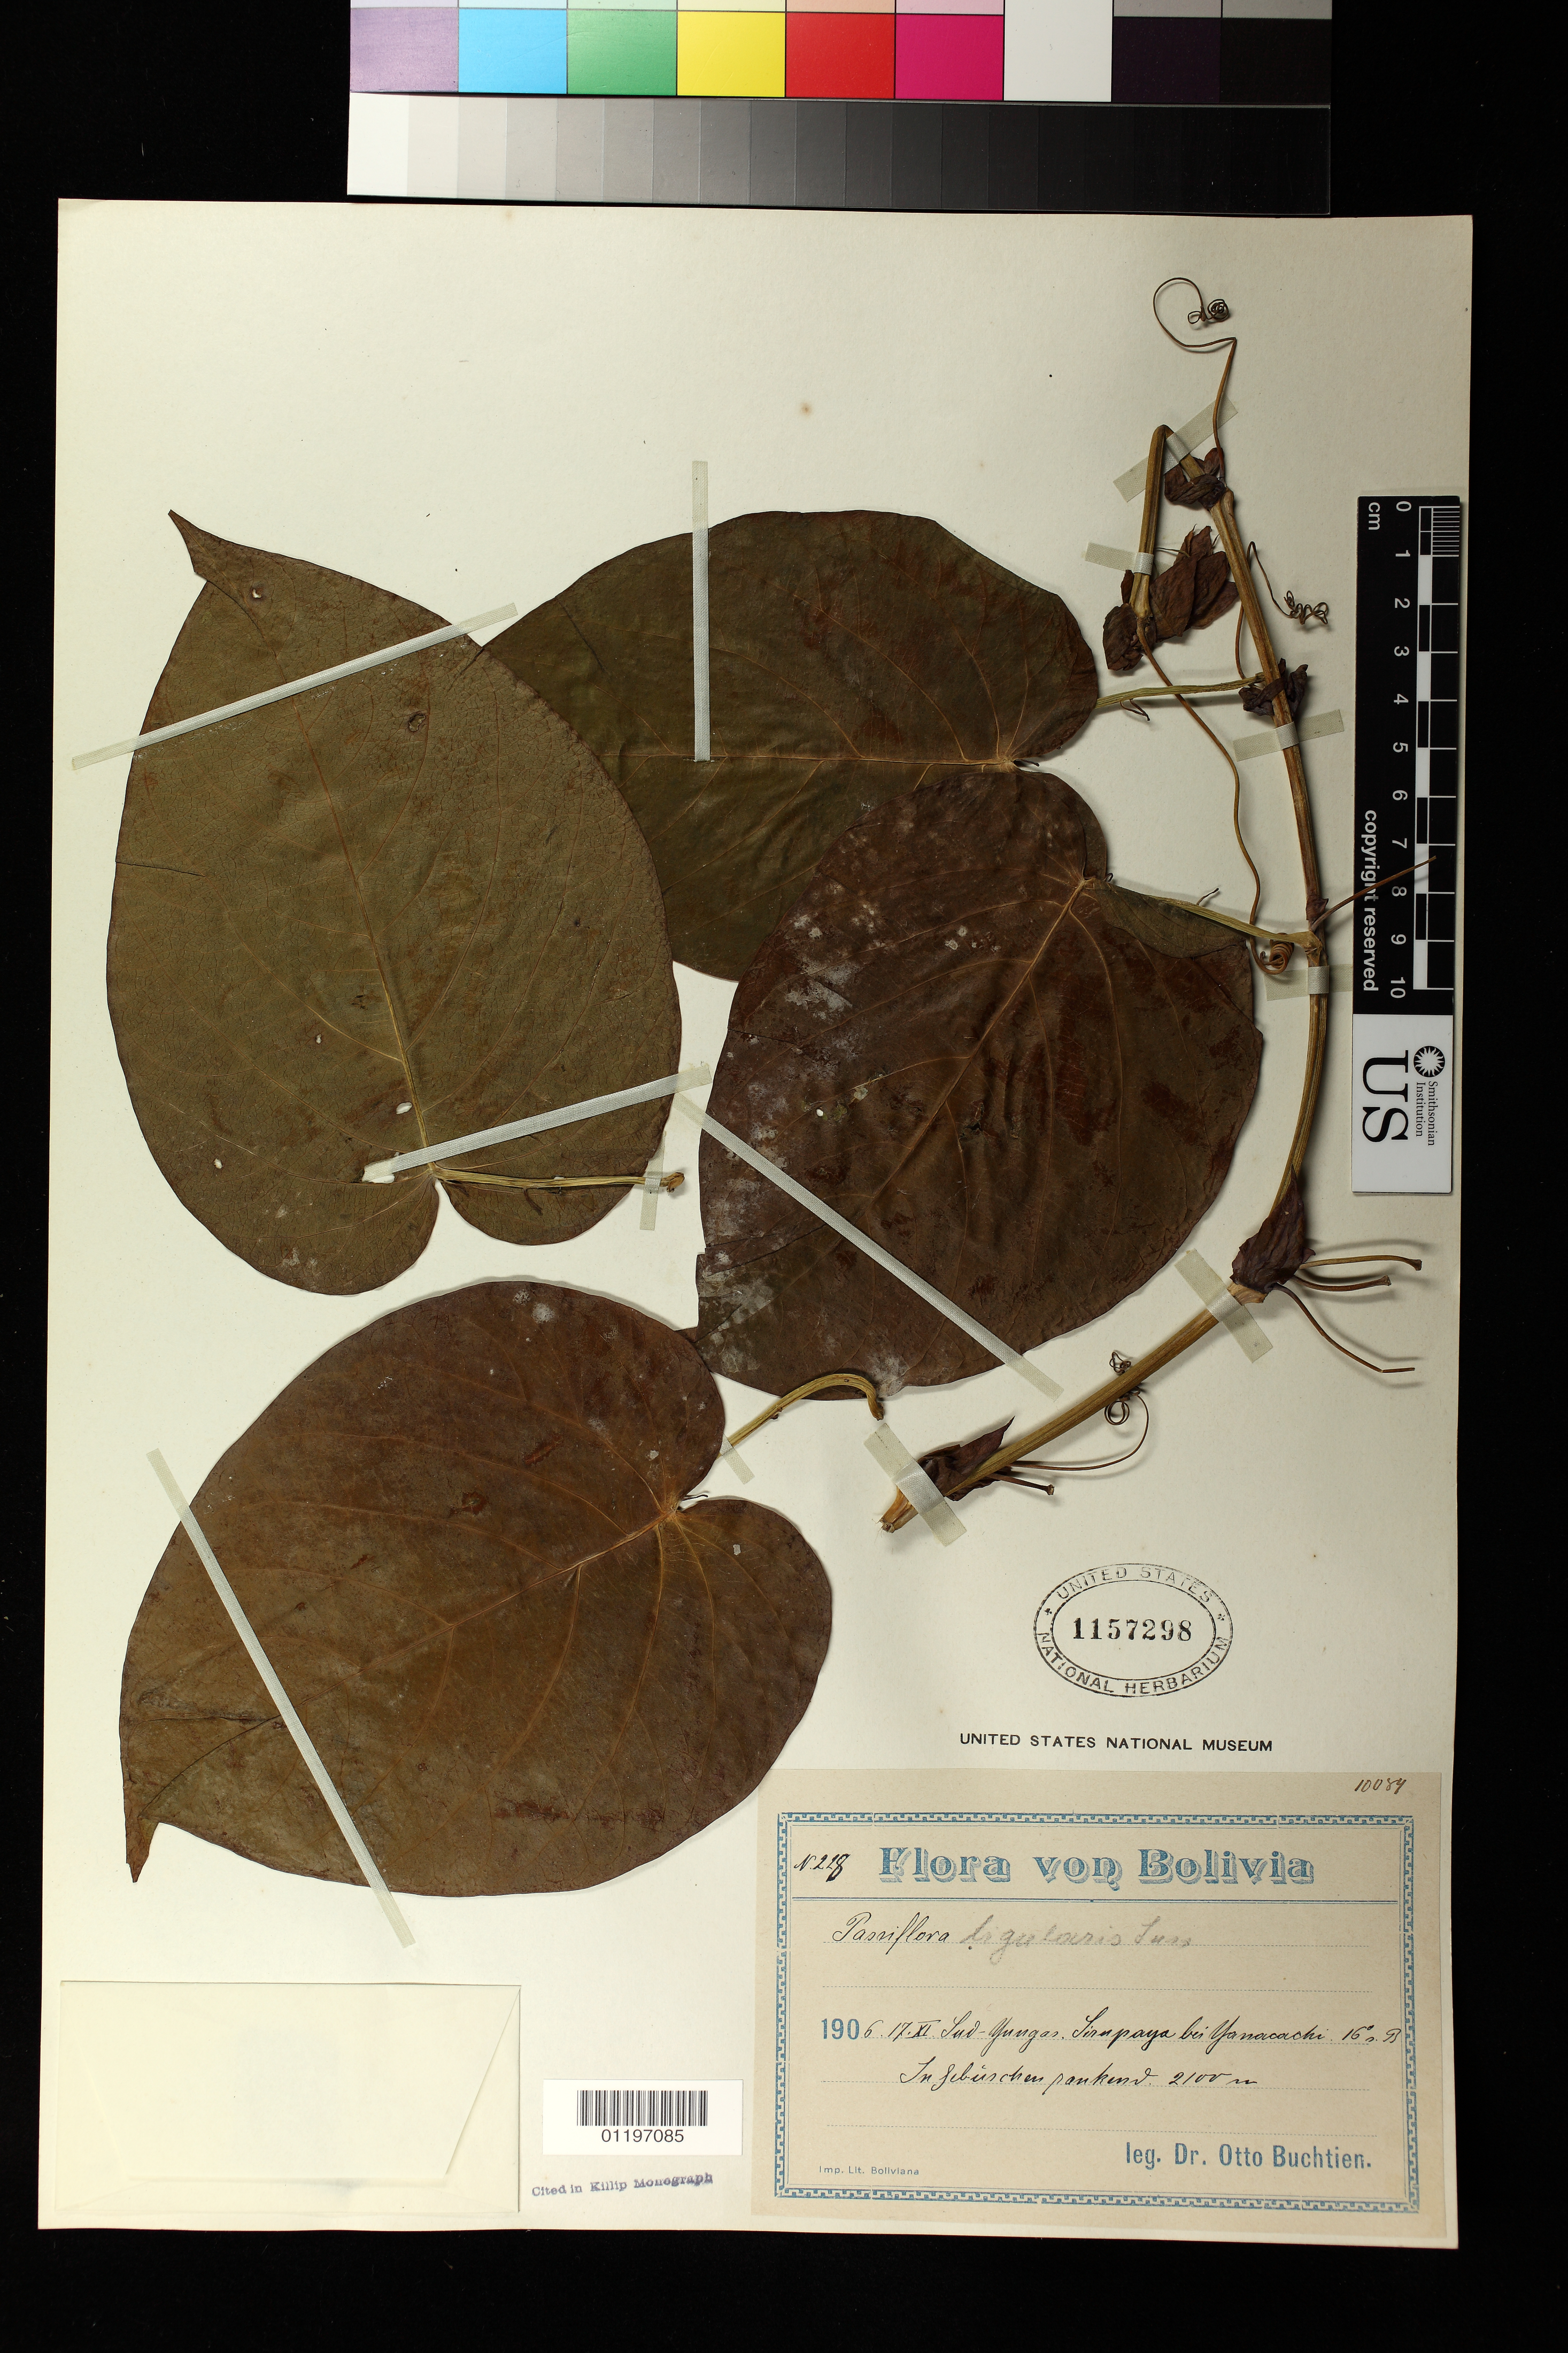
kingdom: Plantae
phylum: Tracheophyta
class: Magnoliopsida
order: Malpighiales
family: Passifloraceae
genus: Passiflora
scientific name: Passiflora ligularis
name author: Juss.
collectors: O. Buchtien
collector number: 228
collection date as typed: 17 Nov 1906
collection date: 1906-11-17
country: Bolivia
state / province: La Paz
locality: Sud-Yungas. Sirupaya bei Yanacachi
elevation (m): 2100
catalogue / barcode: US 1157298